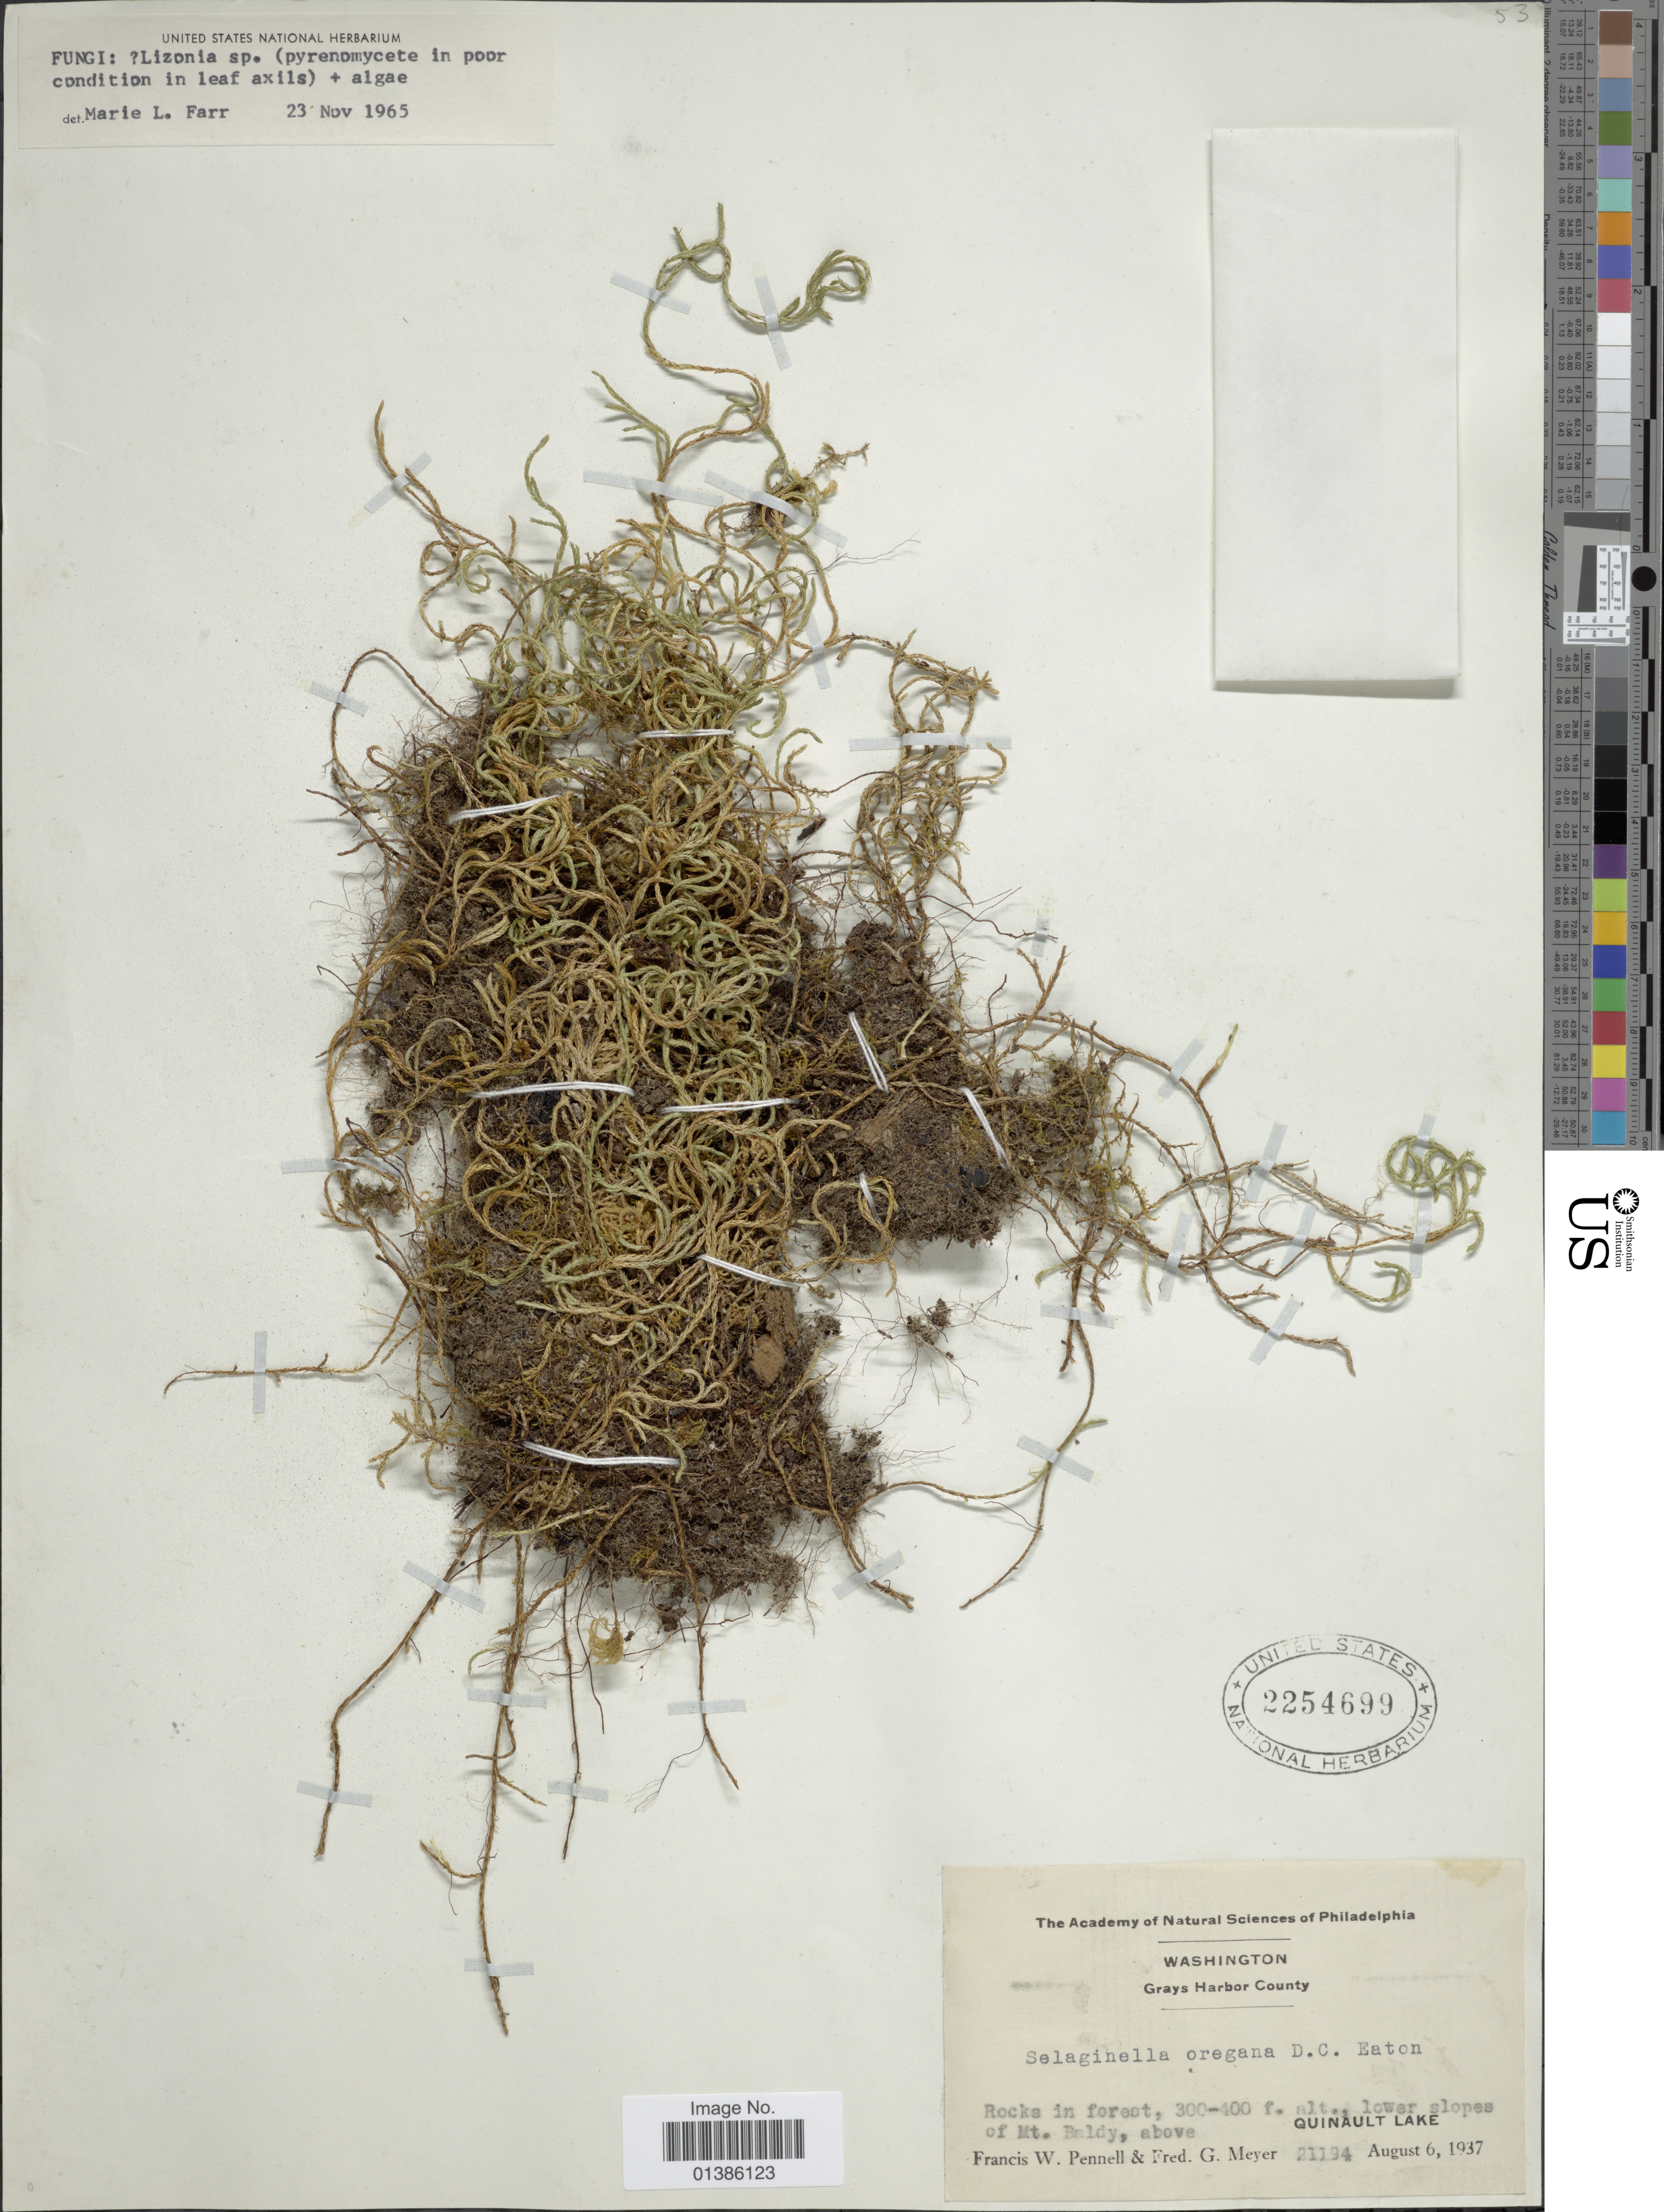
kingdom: Plantae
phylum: Tracheophyta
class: Lycopodiopsida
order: Selaginellales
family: Selaginellaceae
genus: Selaginella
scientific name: Selaginella oregana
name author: D.C. Eaton ex S. Watson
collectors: F. W. Pennell & F. G. Meyer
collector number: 21194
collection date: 1937-08-06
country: United States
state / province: Washington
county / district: Grays Harbor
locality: Grays Harbor County. Lower slopes of Mt. Baldy, above Quinault Lake.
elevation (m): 91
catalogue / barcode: US 2254699